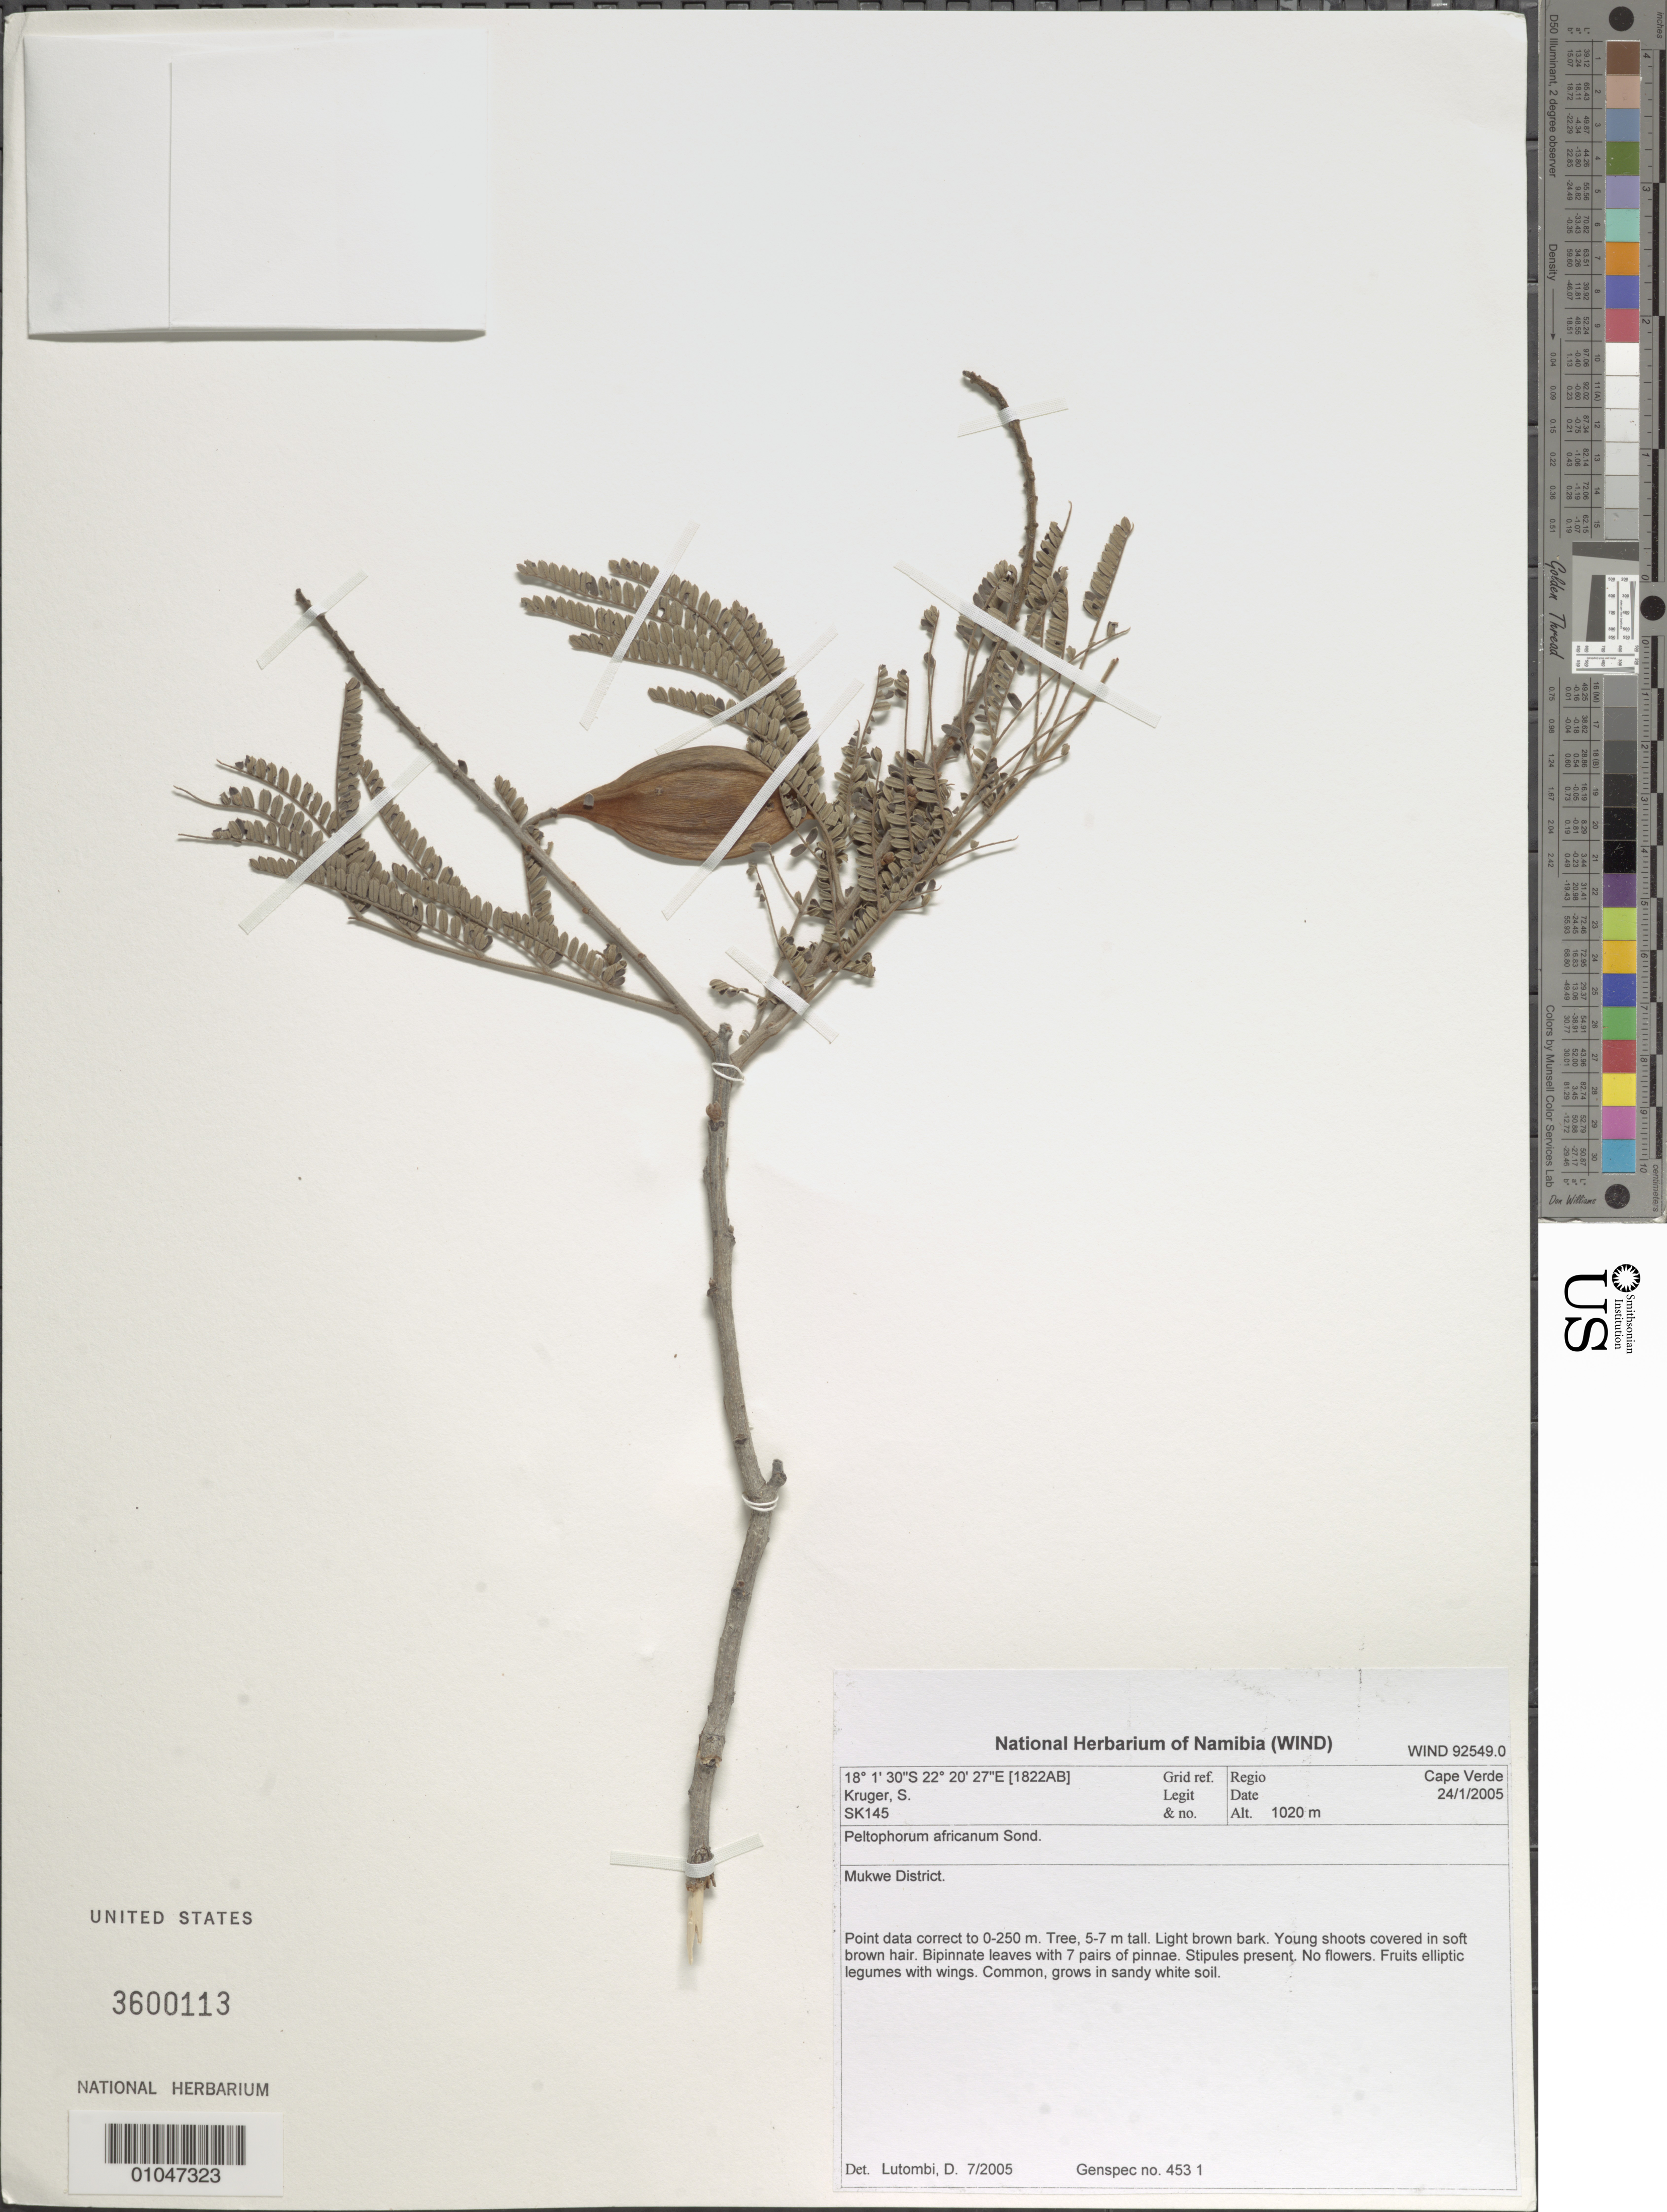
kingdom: Plantae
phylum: Tracheophyta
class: Magnoliopsida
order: Fabales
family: Fabaceae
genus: Peltophorum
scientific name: Peltophorum africanum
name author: Sond.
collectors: S. Kruger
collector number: SK145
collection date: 2005-01-24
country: Namibia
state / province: Caprivi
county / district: Mukwe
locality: Mukwe district. Cape Verde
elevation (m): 1020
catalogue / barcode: US 3600113